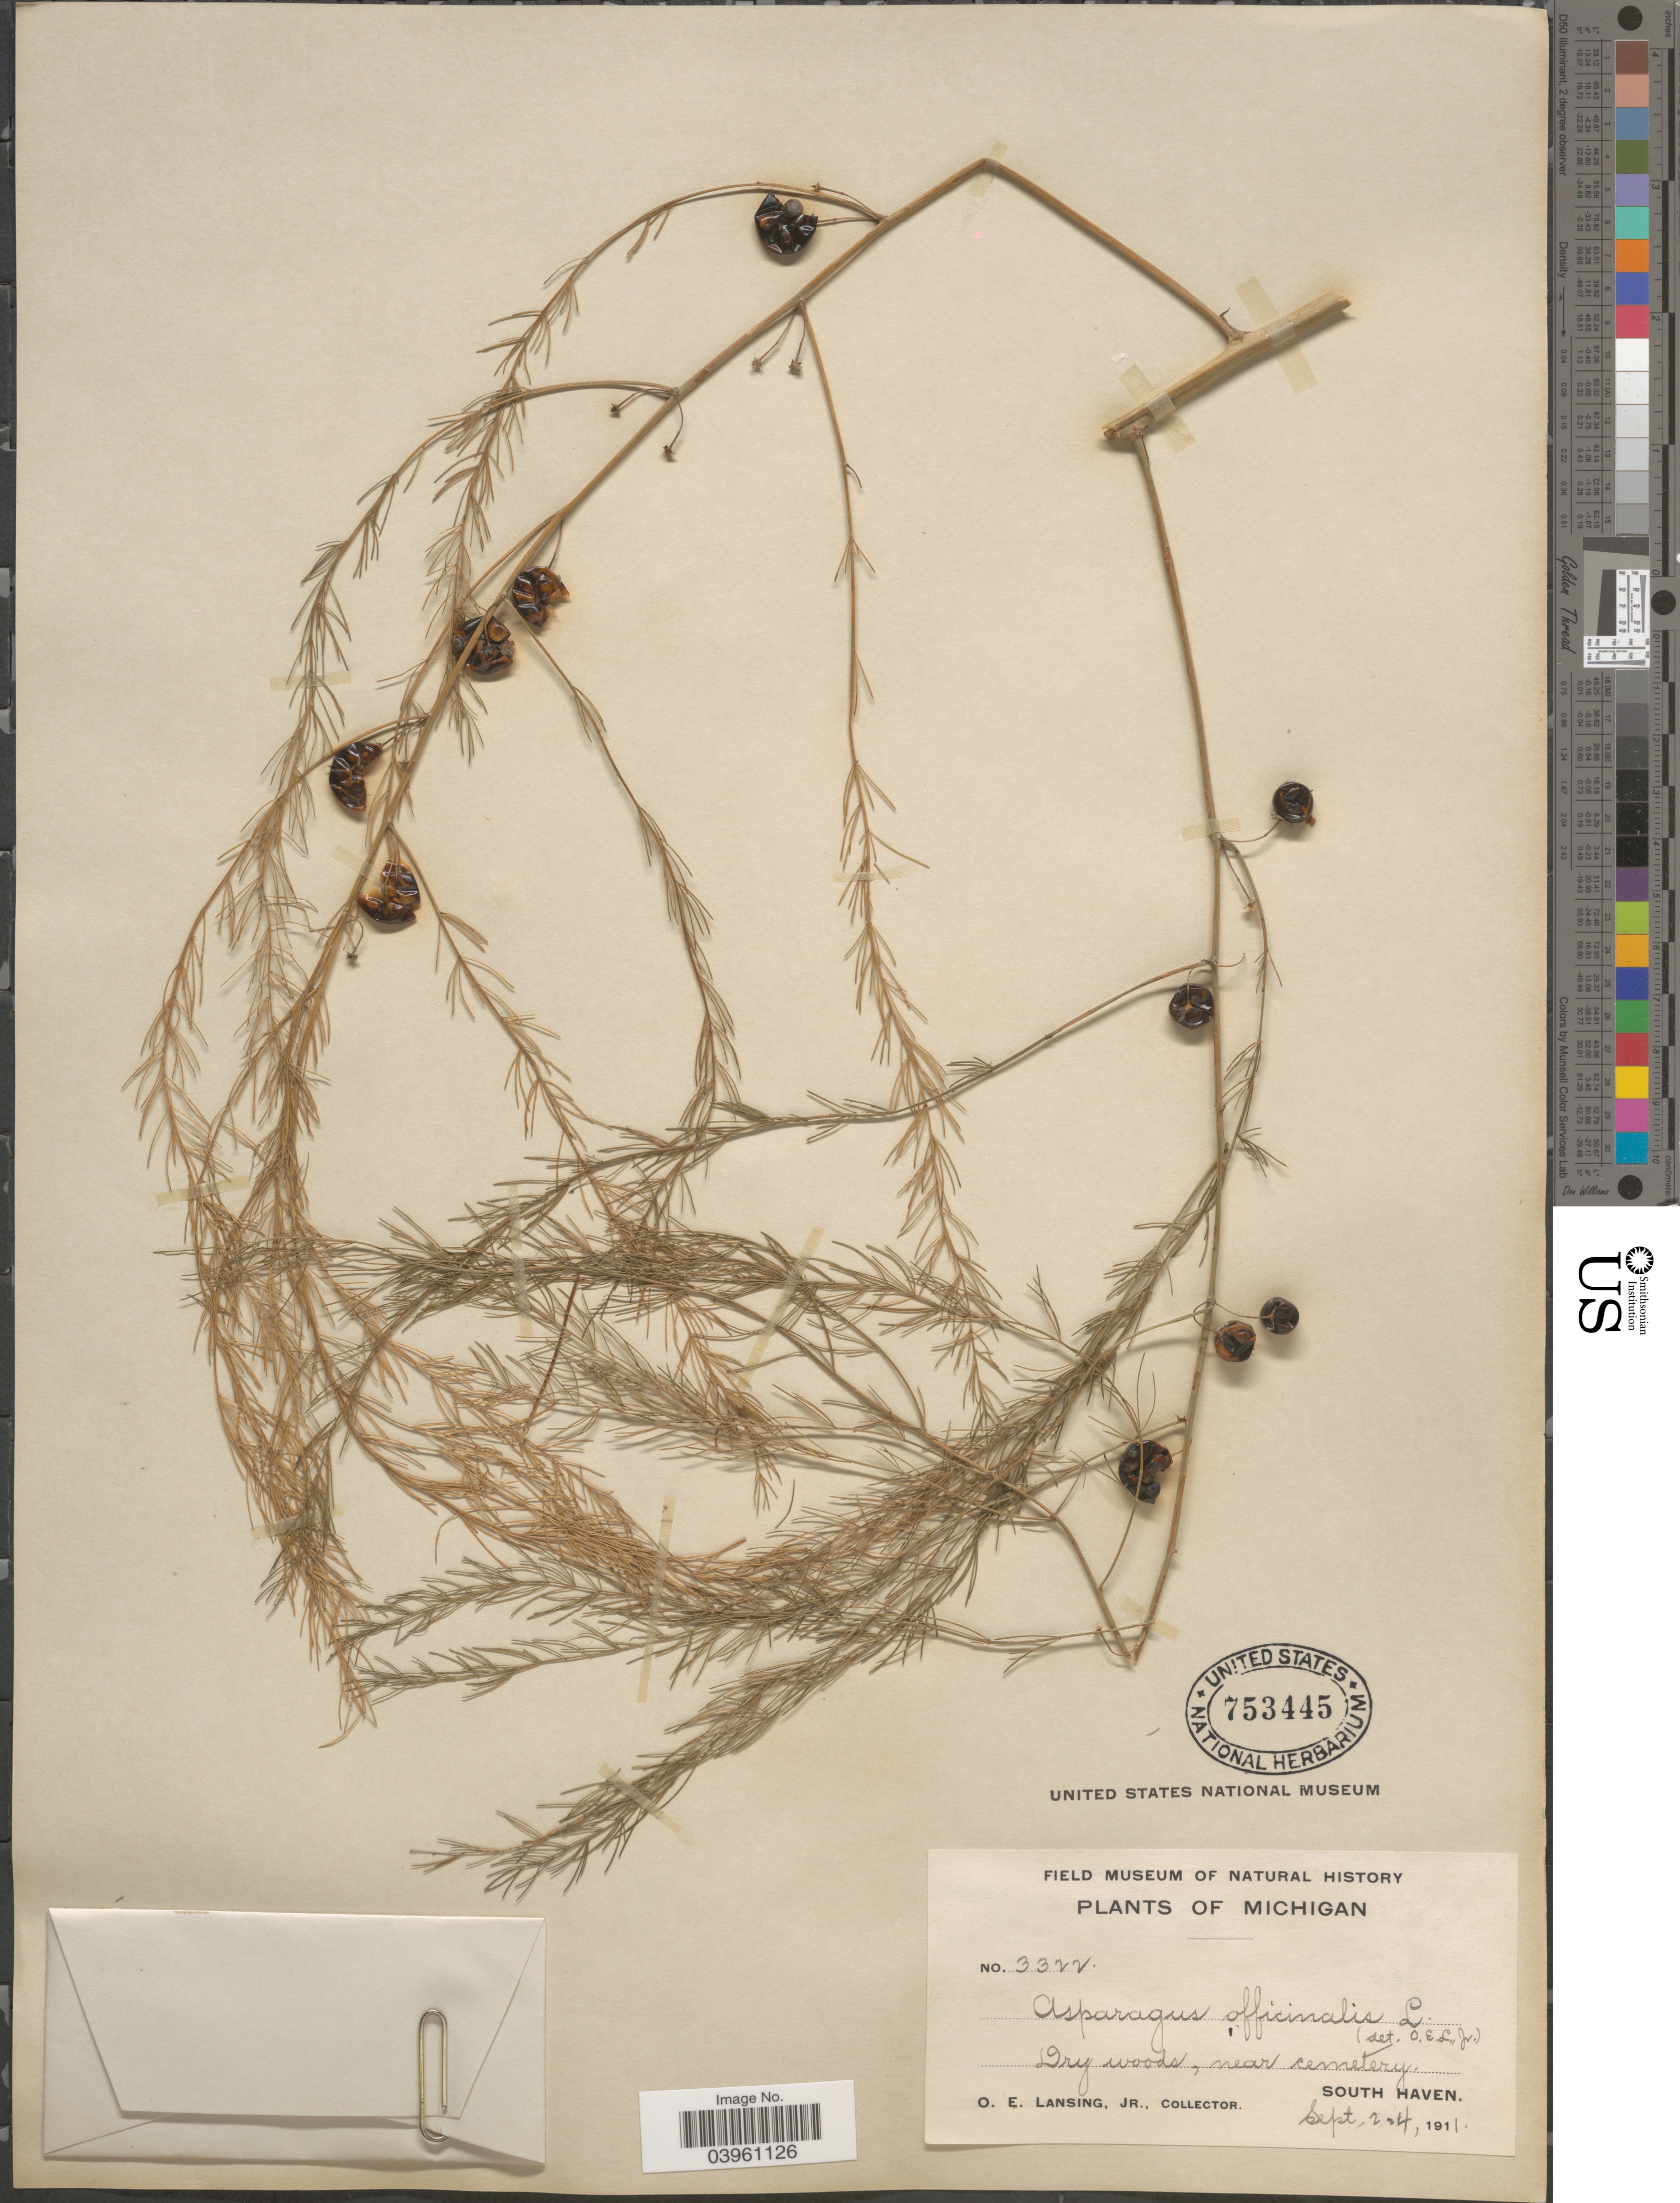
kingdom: Plantae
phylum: Tracheophyta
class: Liliopsida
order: Asparagales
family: Asparagaceae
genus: Asparagus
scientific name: Asparagus officinalis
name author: L.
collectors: O. Lansing Jr.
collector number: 3322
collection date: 1911-09-02/1911-09-04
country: United States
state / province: Michigan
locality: South Haven.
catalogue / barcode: US 753445